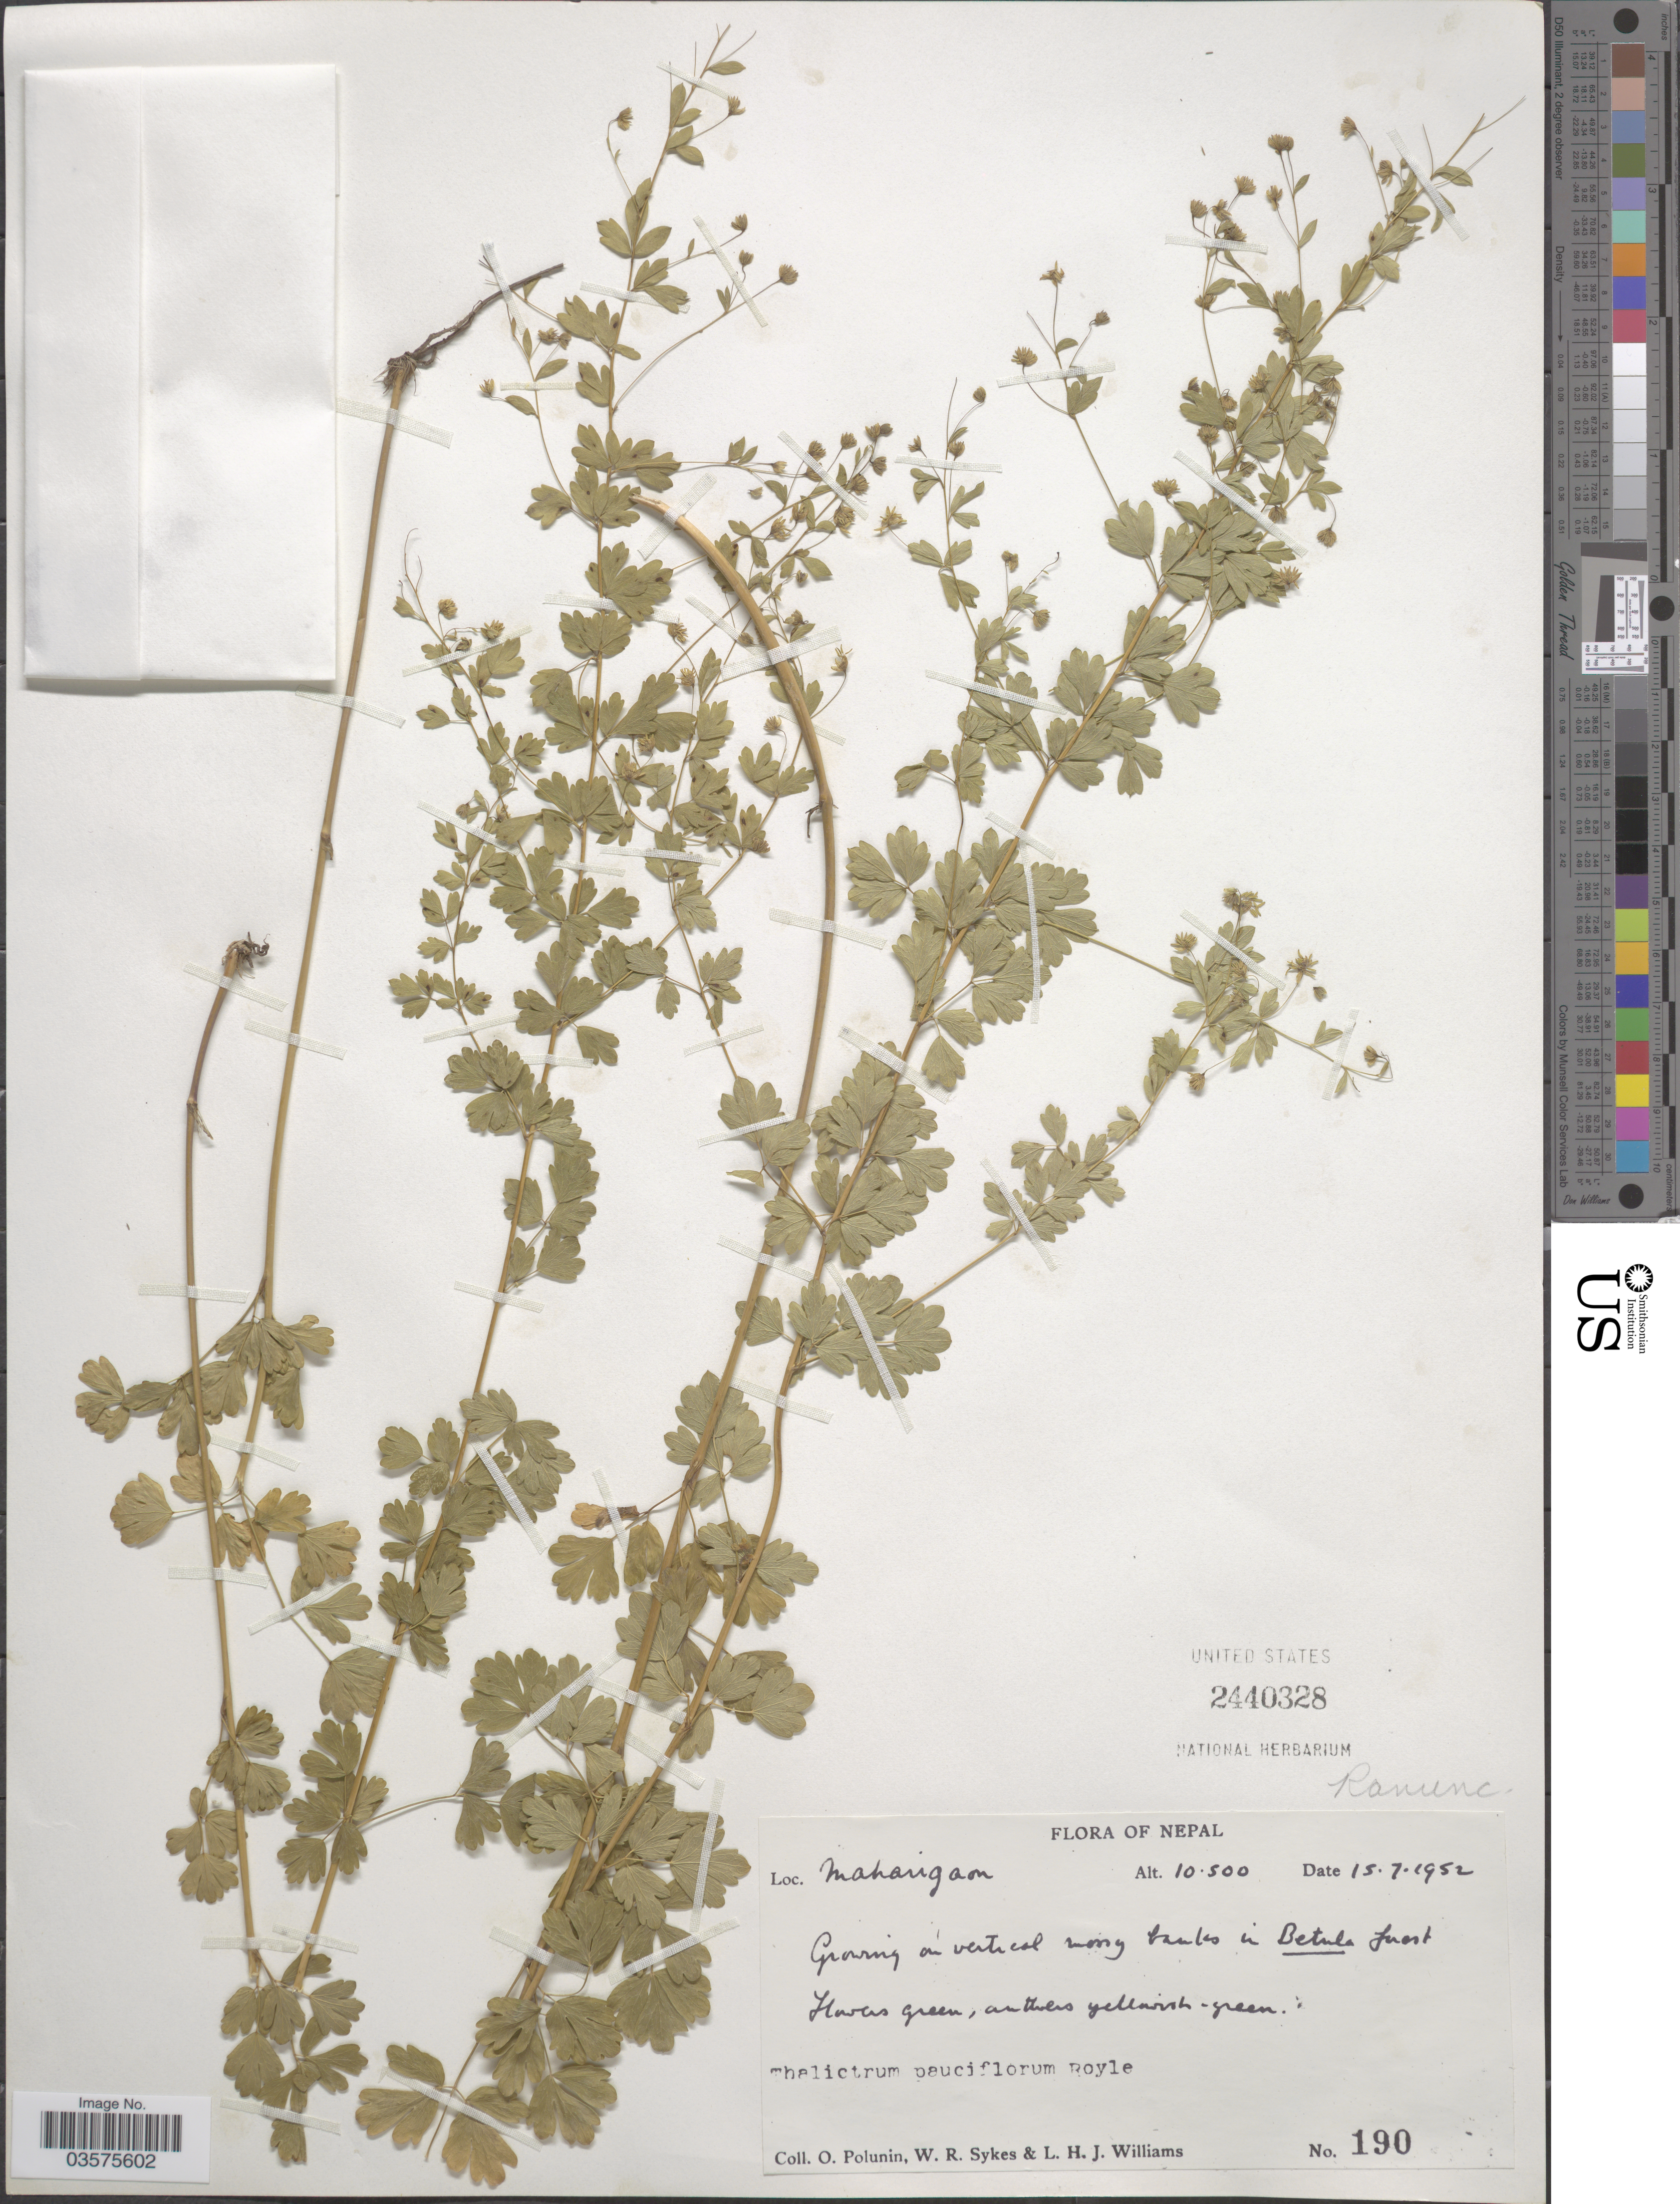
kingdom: Plantae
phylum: Tracheophyta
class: Magnoliopsida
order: Ranunculales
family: Ranunculaceae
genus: Thalictrum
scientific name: Thalictrum pauciflorum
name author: Royle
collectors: O. V. Polunin, W. R. Sykes & L. H. J. Williams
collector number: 190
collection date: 1952-07-15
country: Nepal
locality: Maharigaon.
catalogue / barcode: US 2440328